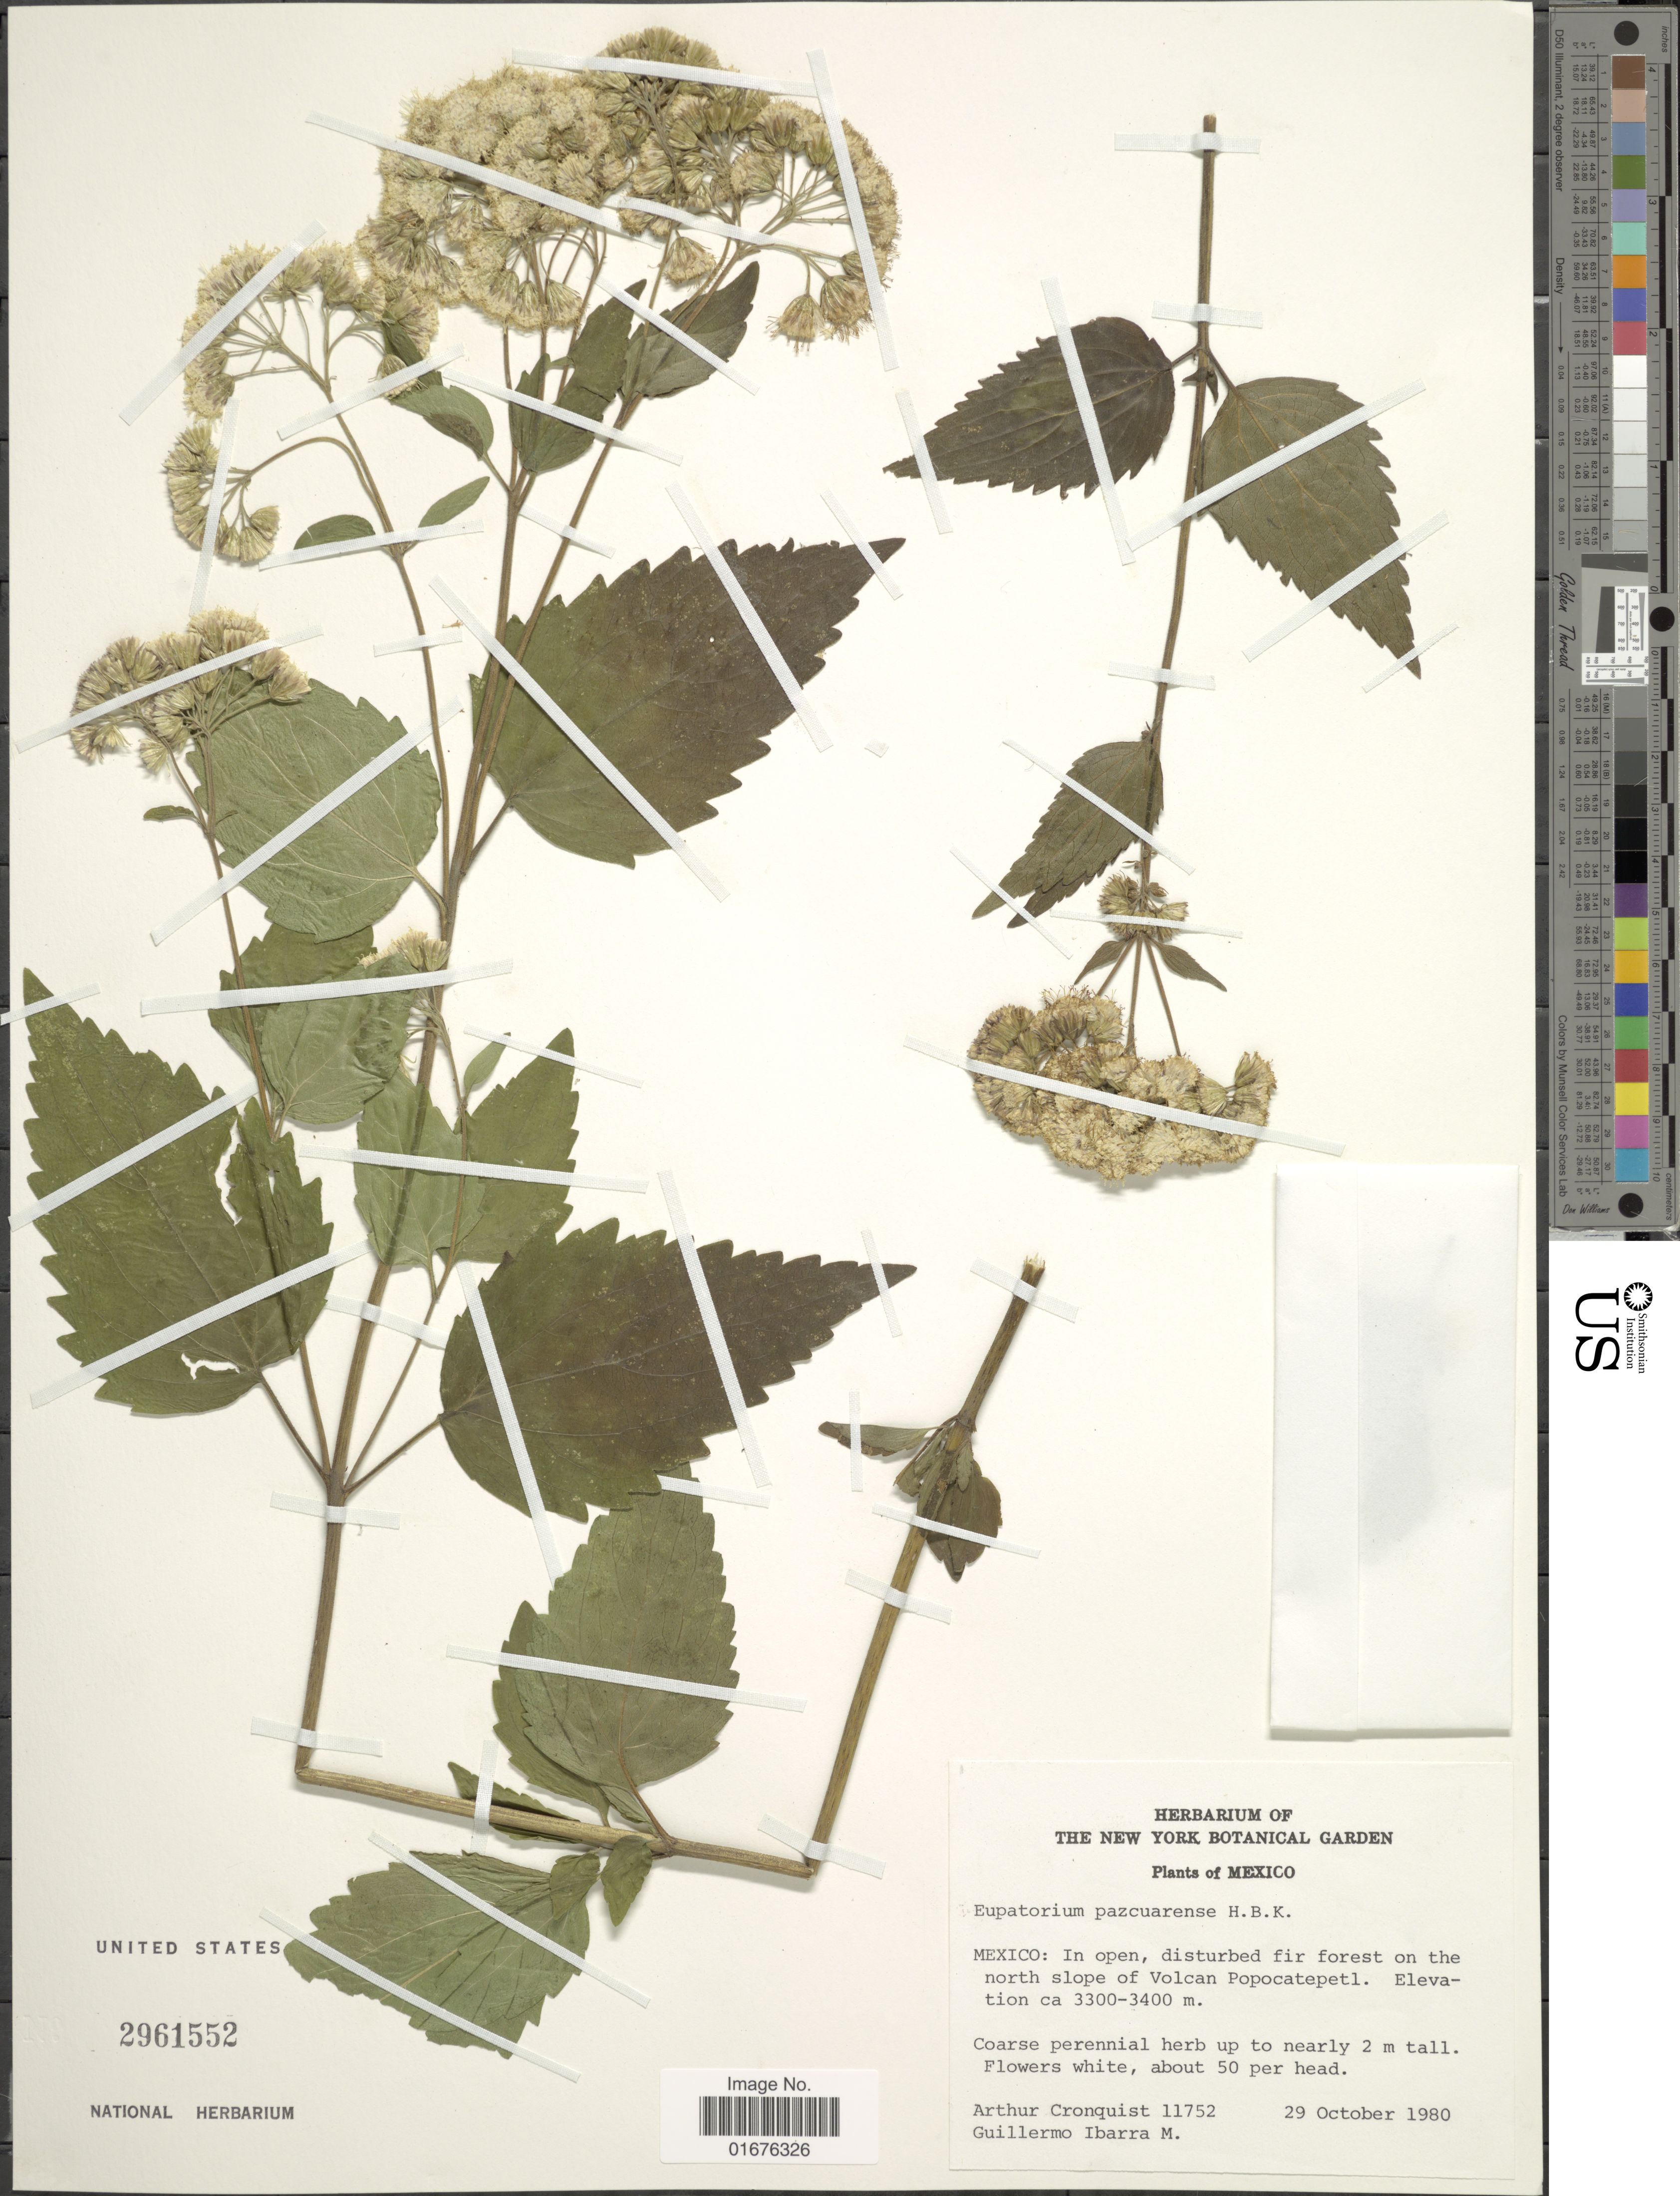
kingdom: Plantae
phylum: Tracheophyta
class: Magnoliopsida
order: Asterales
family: Asteraceae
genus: Ageratina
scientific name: Ageratina pazcuarensis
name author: (Kunth) R.M. King & H. Rob.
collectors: A. J. Cronquist & G. Ibarra M.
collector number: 11752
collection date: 1980-10-29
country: Mexico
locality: In open, disturbed fir forest on the north slope of Volcan Popocatepetl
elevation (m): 3300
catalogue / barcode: US 2961552